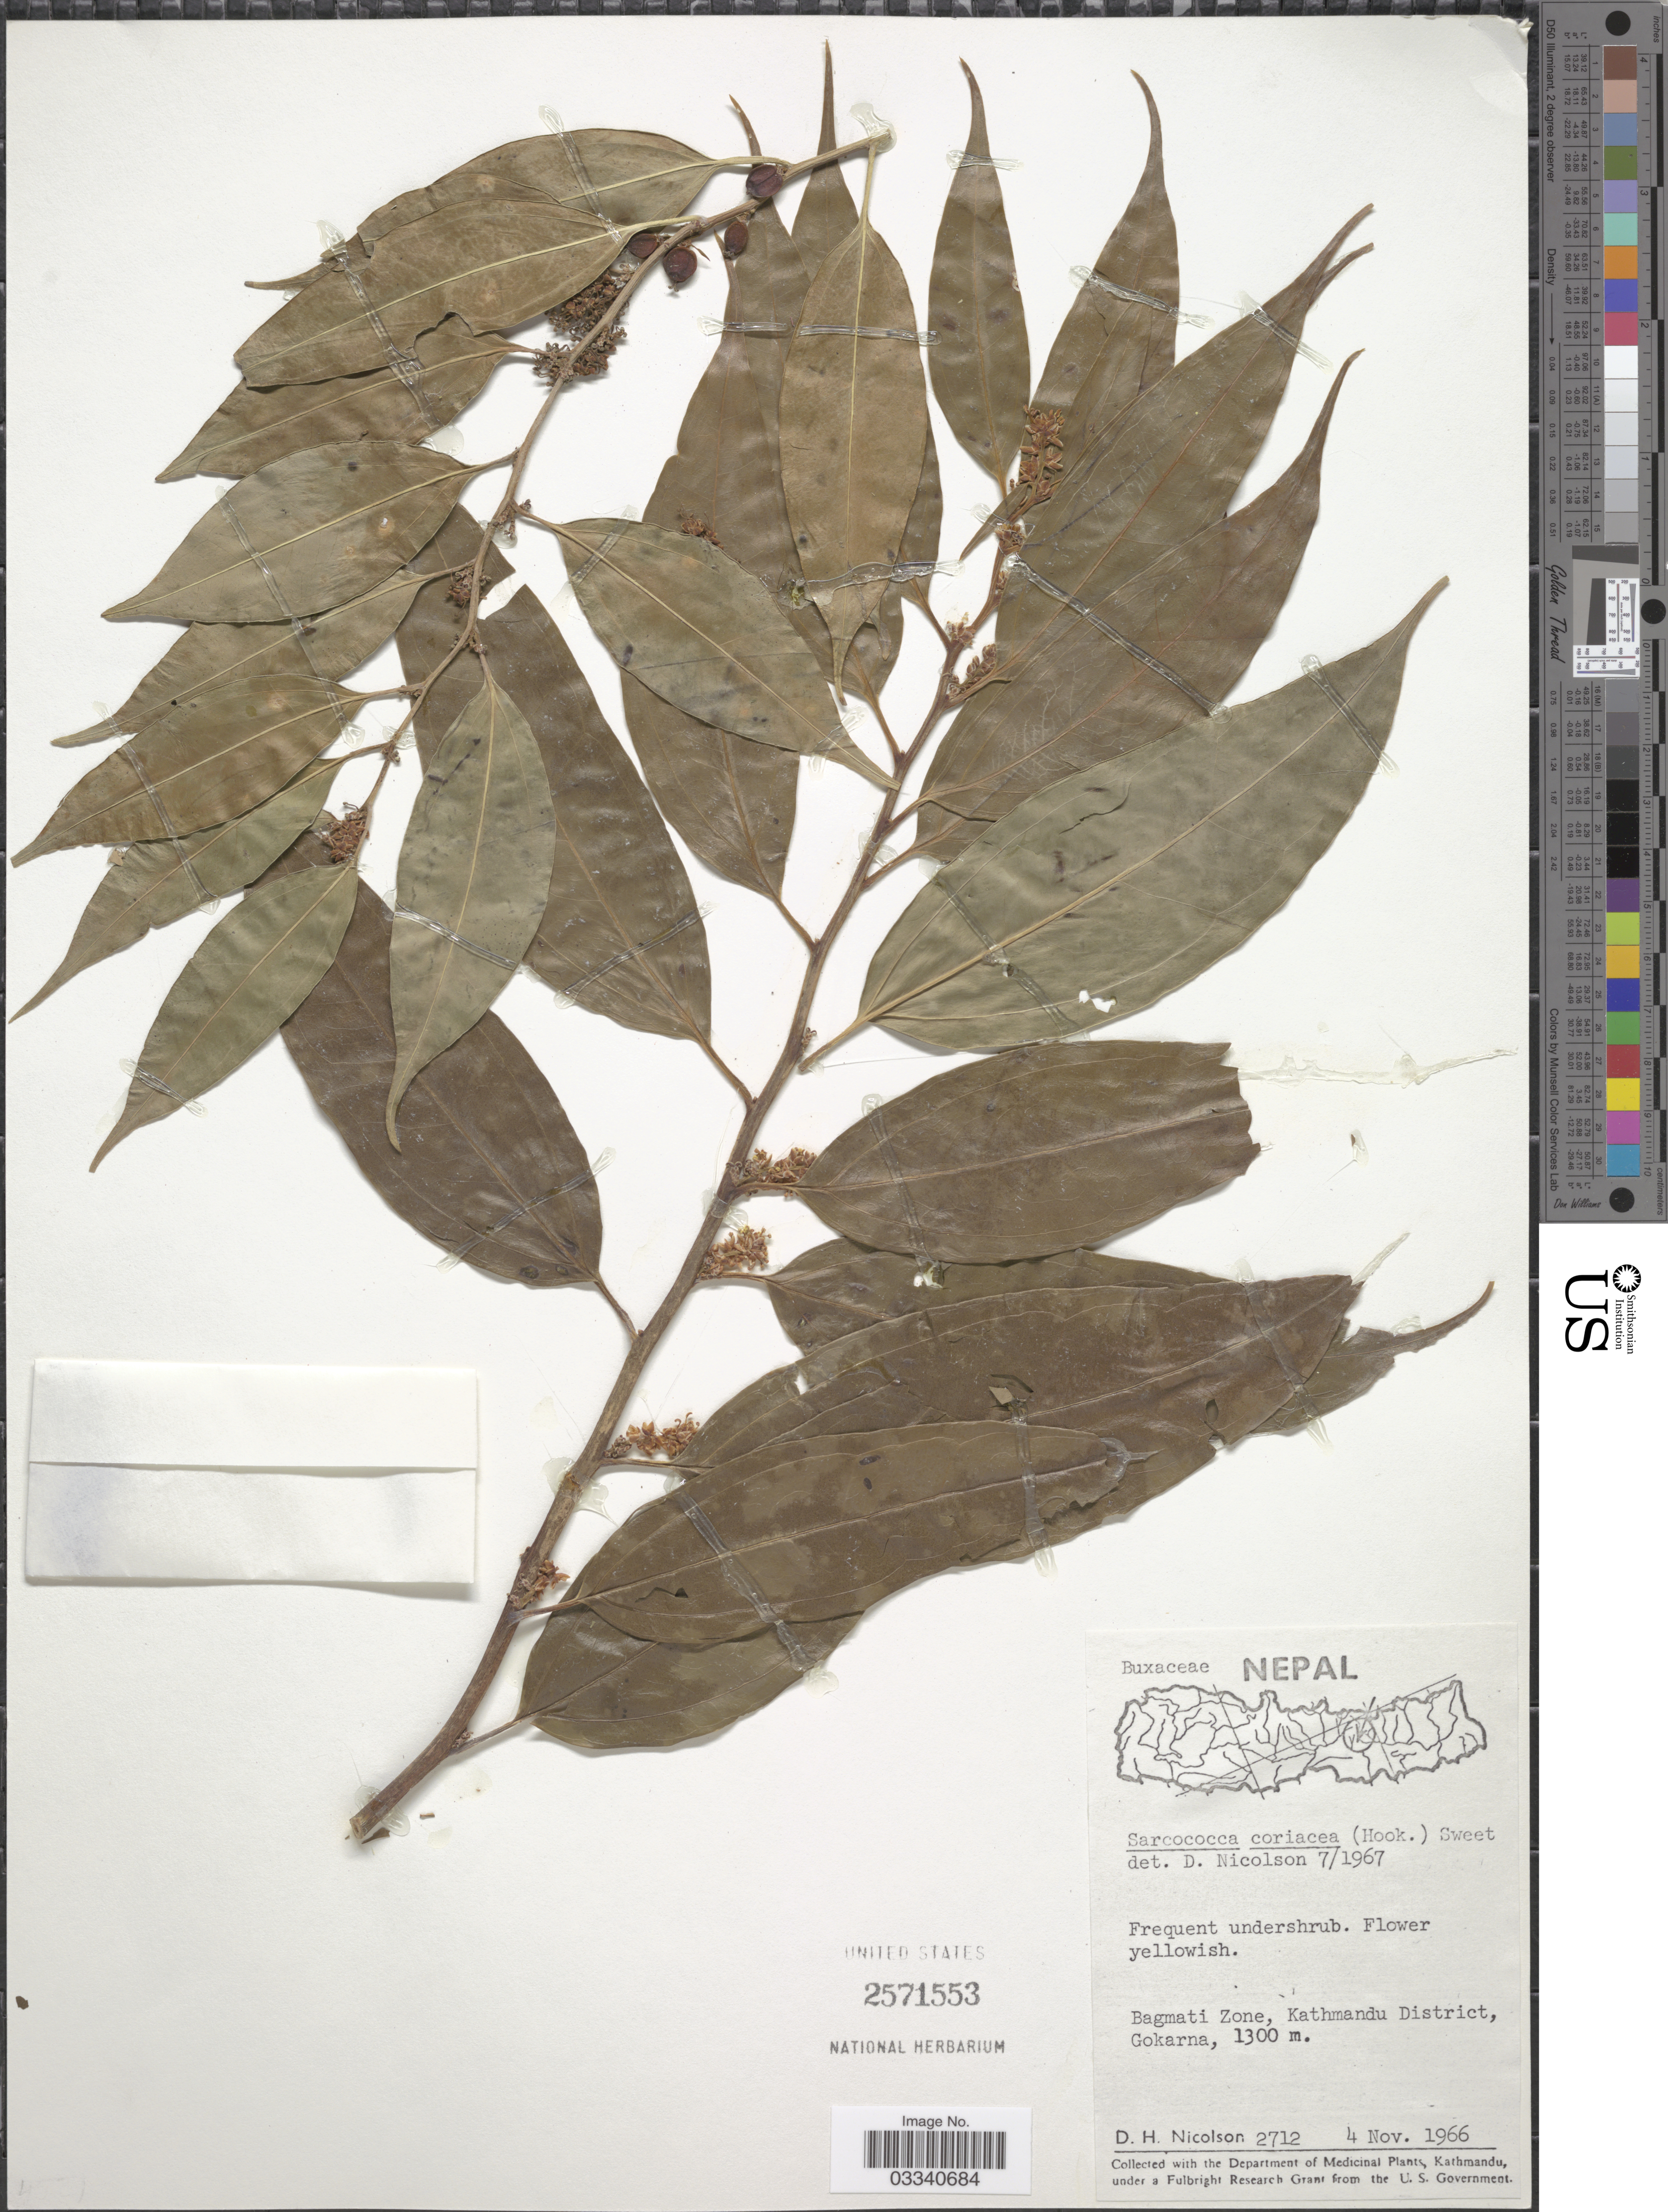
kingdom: Plantae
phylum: Tracheophyta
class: Magnoliopsida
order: Buxales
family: Buxaceae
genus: Sarcococca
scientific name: Sarcococca coriacea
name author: Müll. Arg.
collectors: D. H. Nicolson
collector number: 2712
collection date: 1966-11-04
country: Nepal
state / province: Bagmati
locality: Bagmati Zone, Kathmandu District, Gokarna.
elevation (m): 1300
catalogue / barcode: US 2571553